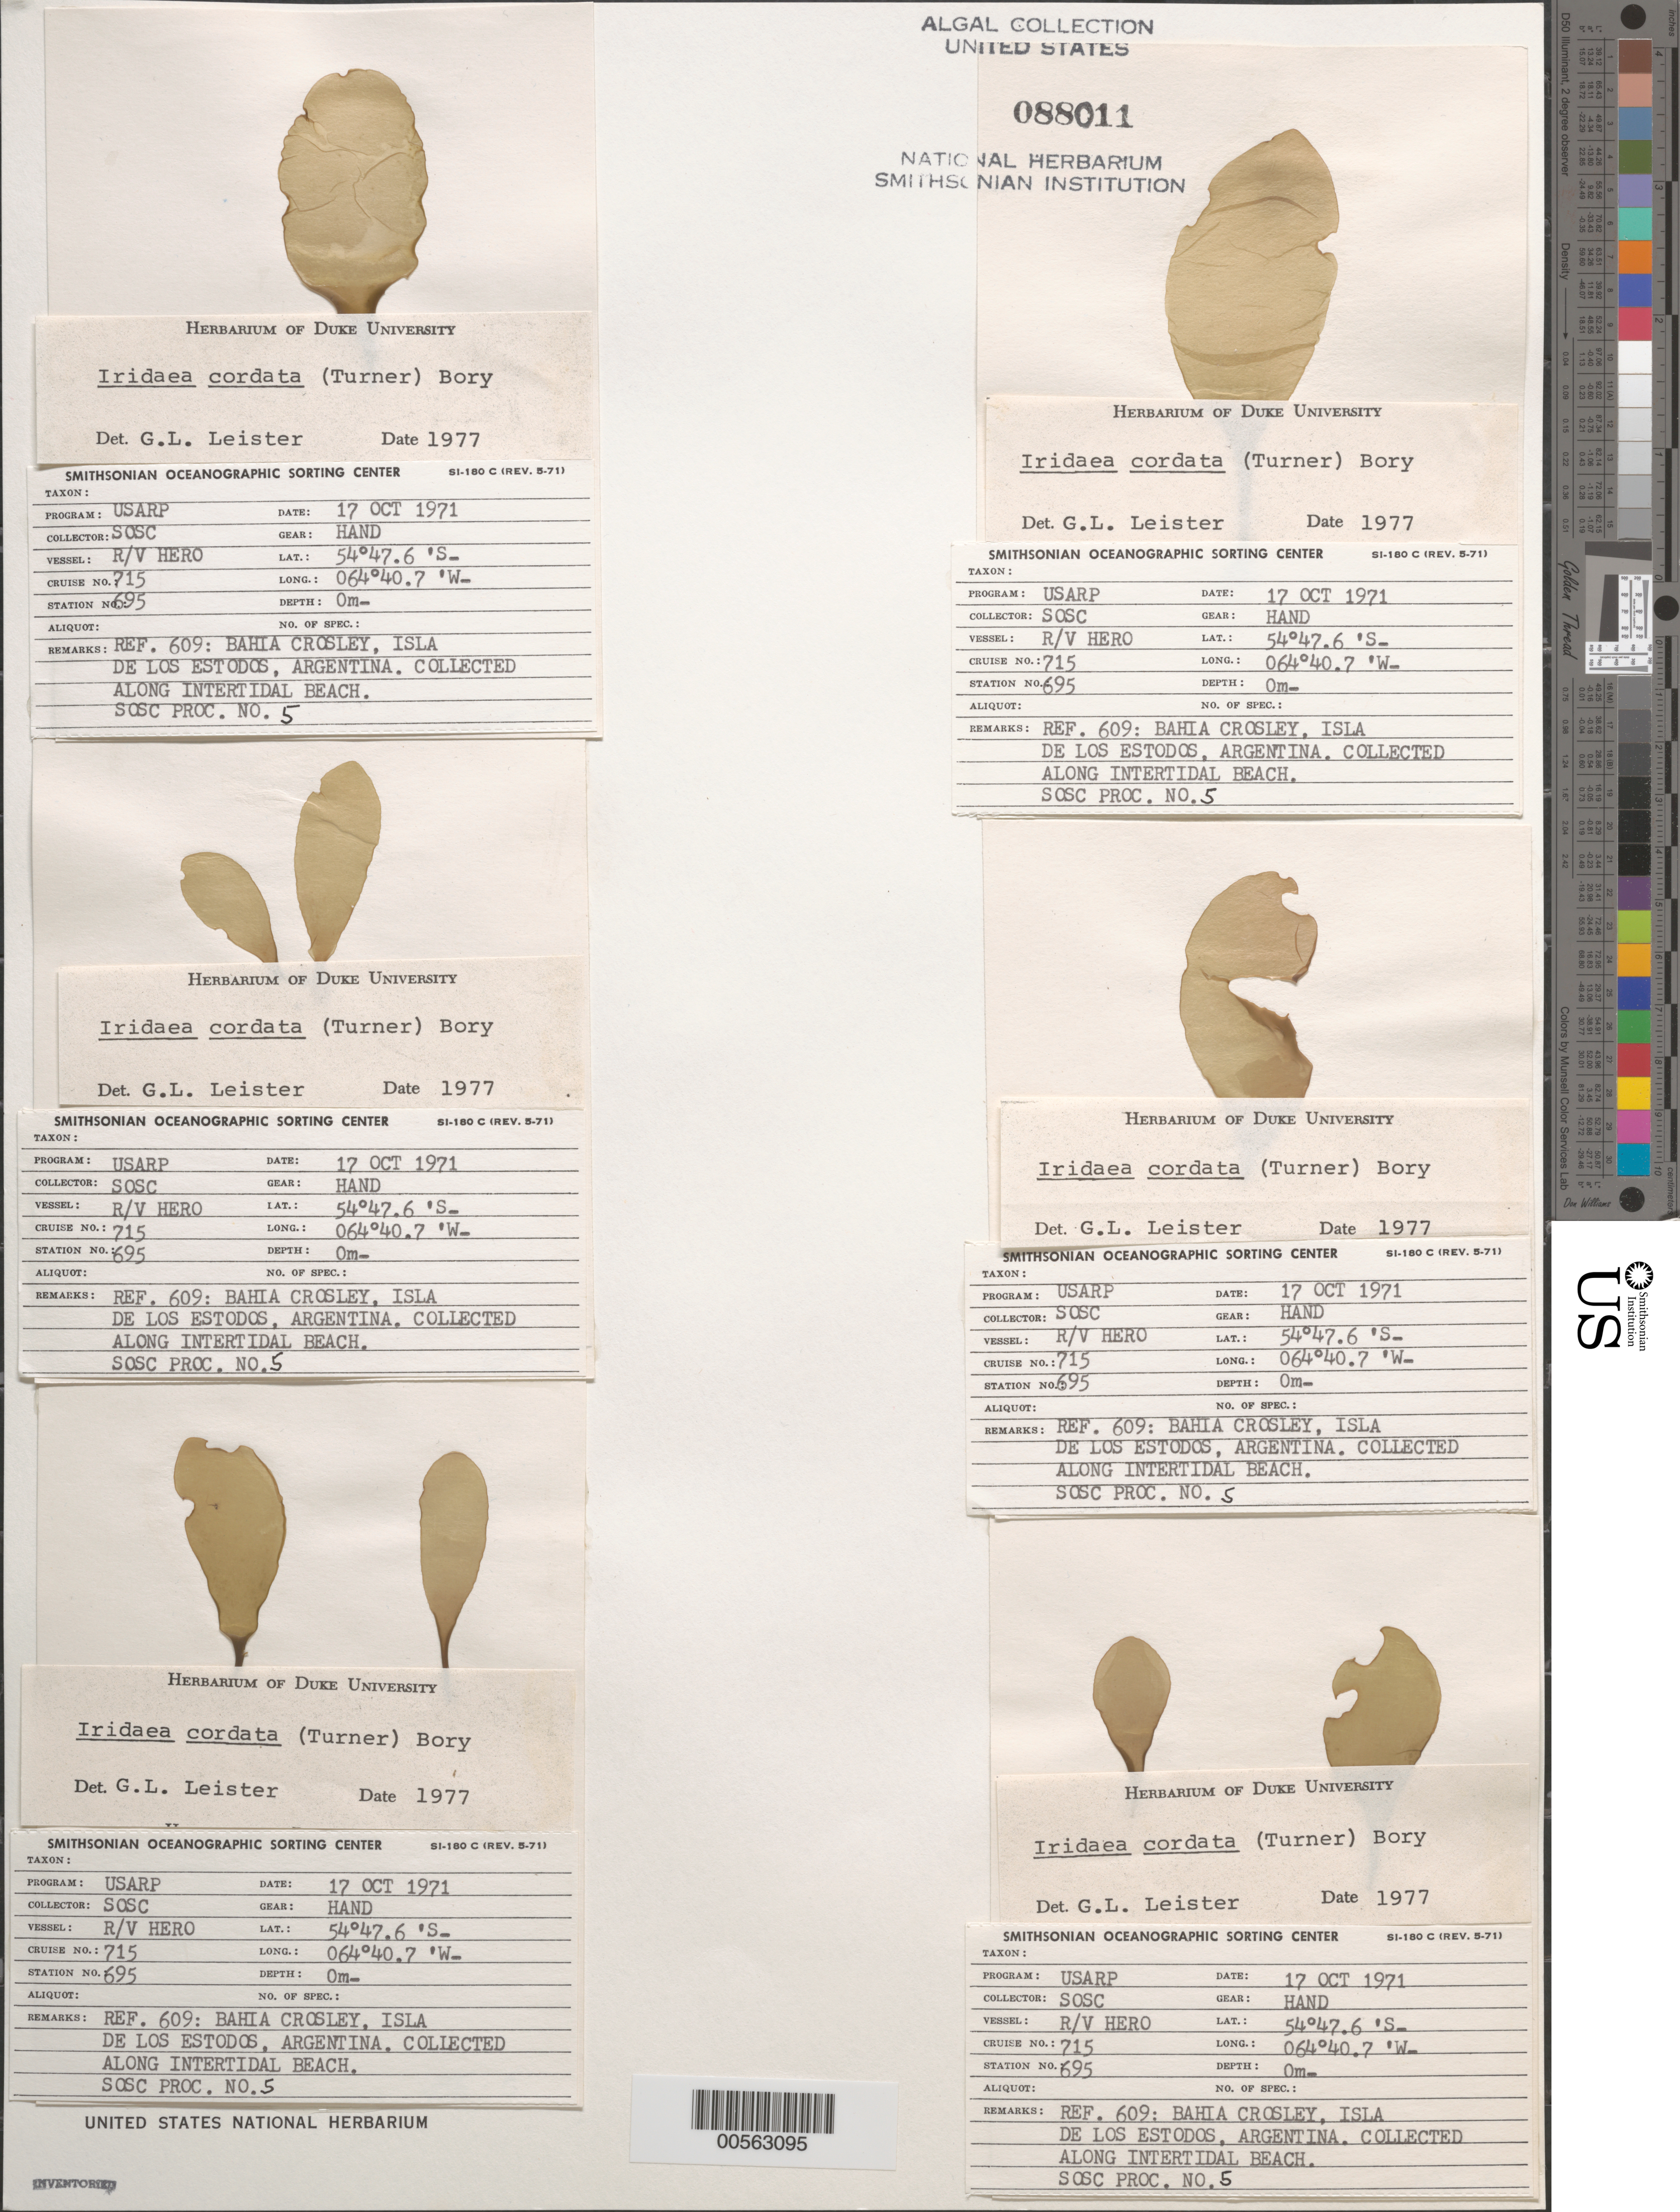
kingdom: Plantae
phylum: Rhodophyta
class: Florideophyceae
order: Gigartinales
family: Gigartinaceae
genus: Iridaea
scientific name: Iridaea cordata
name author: (Turner) Bory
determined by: Leister, G. L.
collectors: SOSC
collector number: Station 695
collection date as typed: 17 Oct 1971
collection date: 1971-10-17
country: Argentina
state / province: Tierra del Fuego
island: Isla de los Estados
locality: Bahia Crossley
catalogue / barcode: US 88011